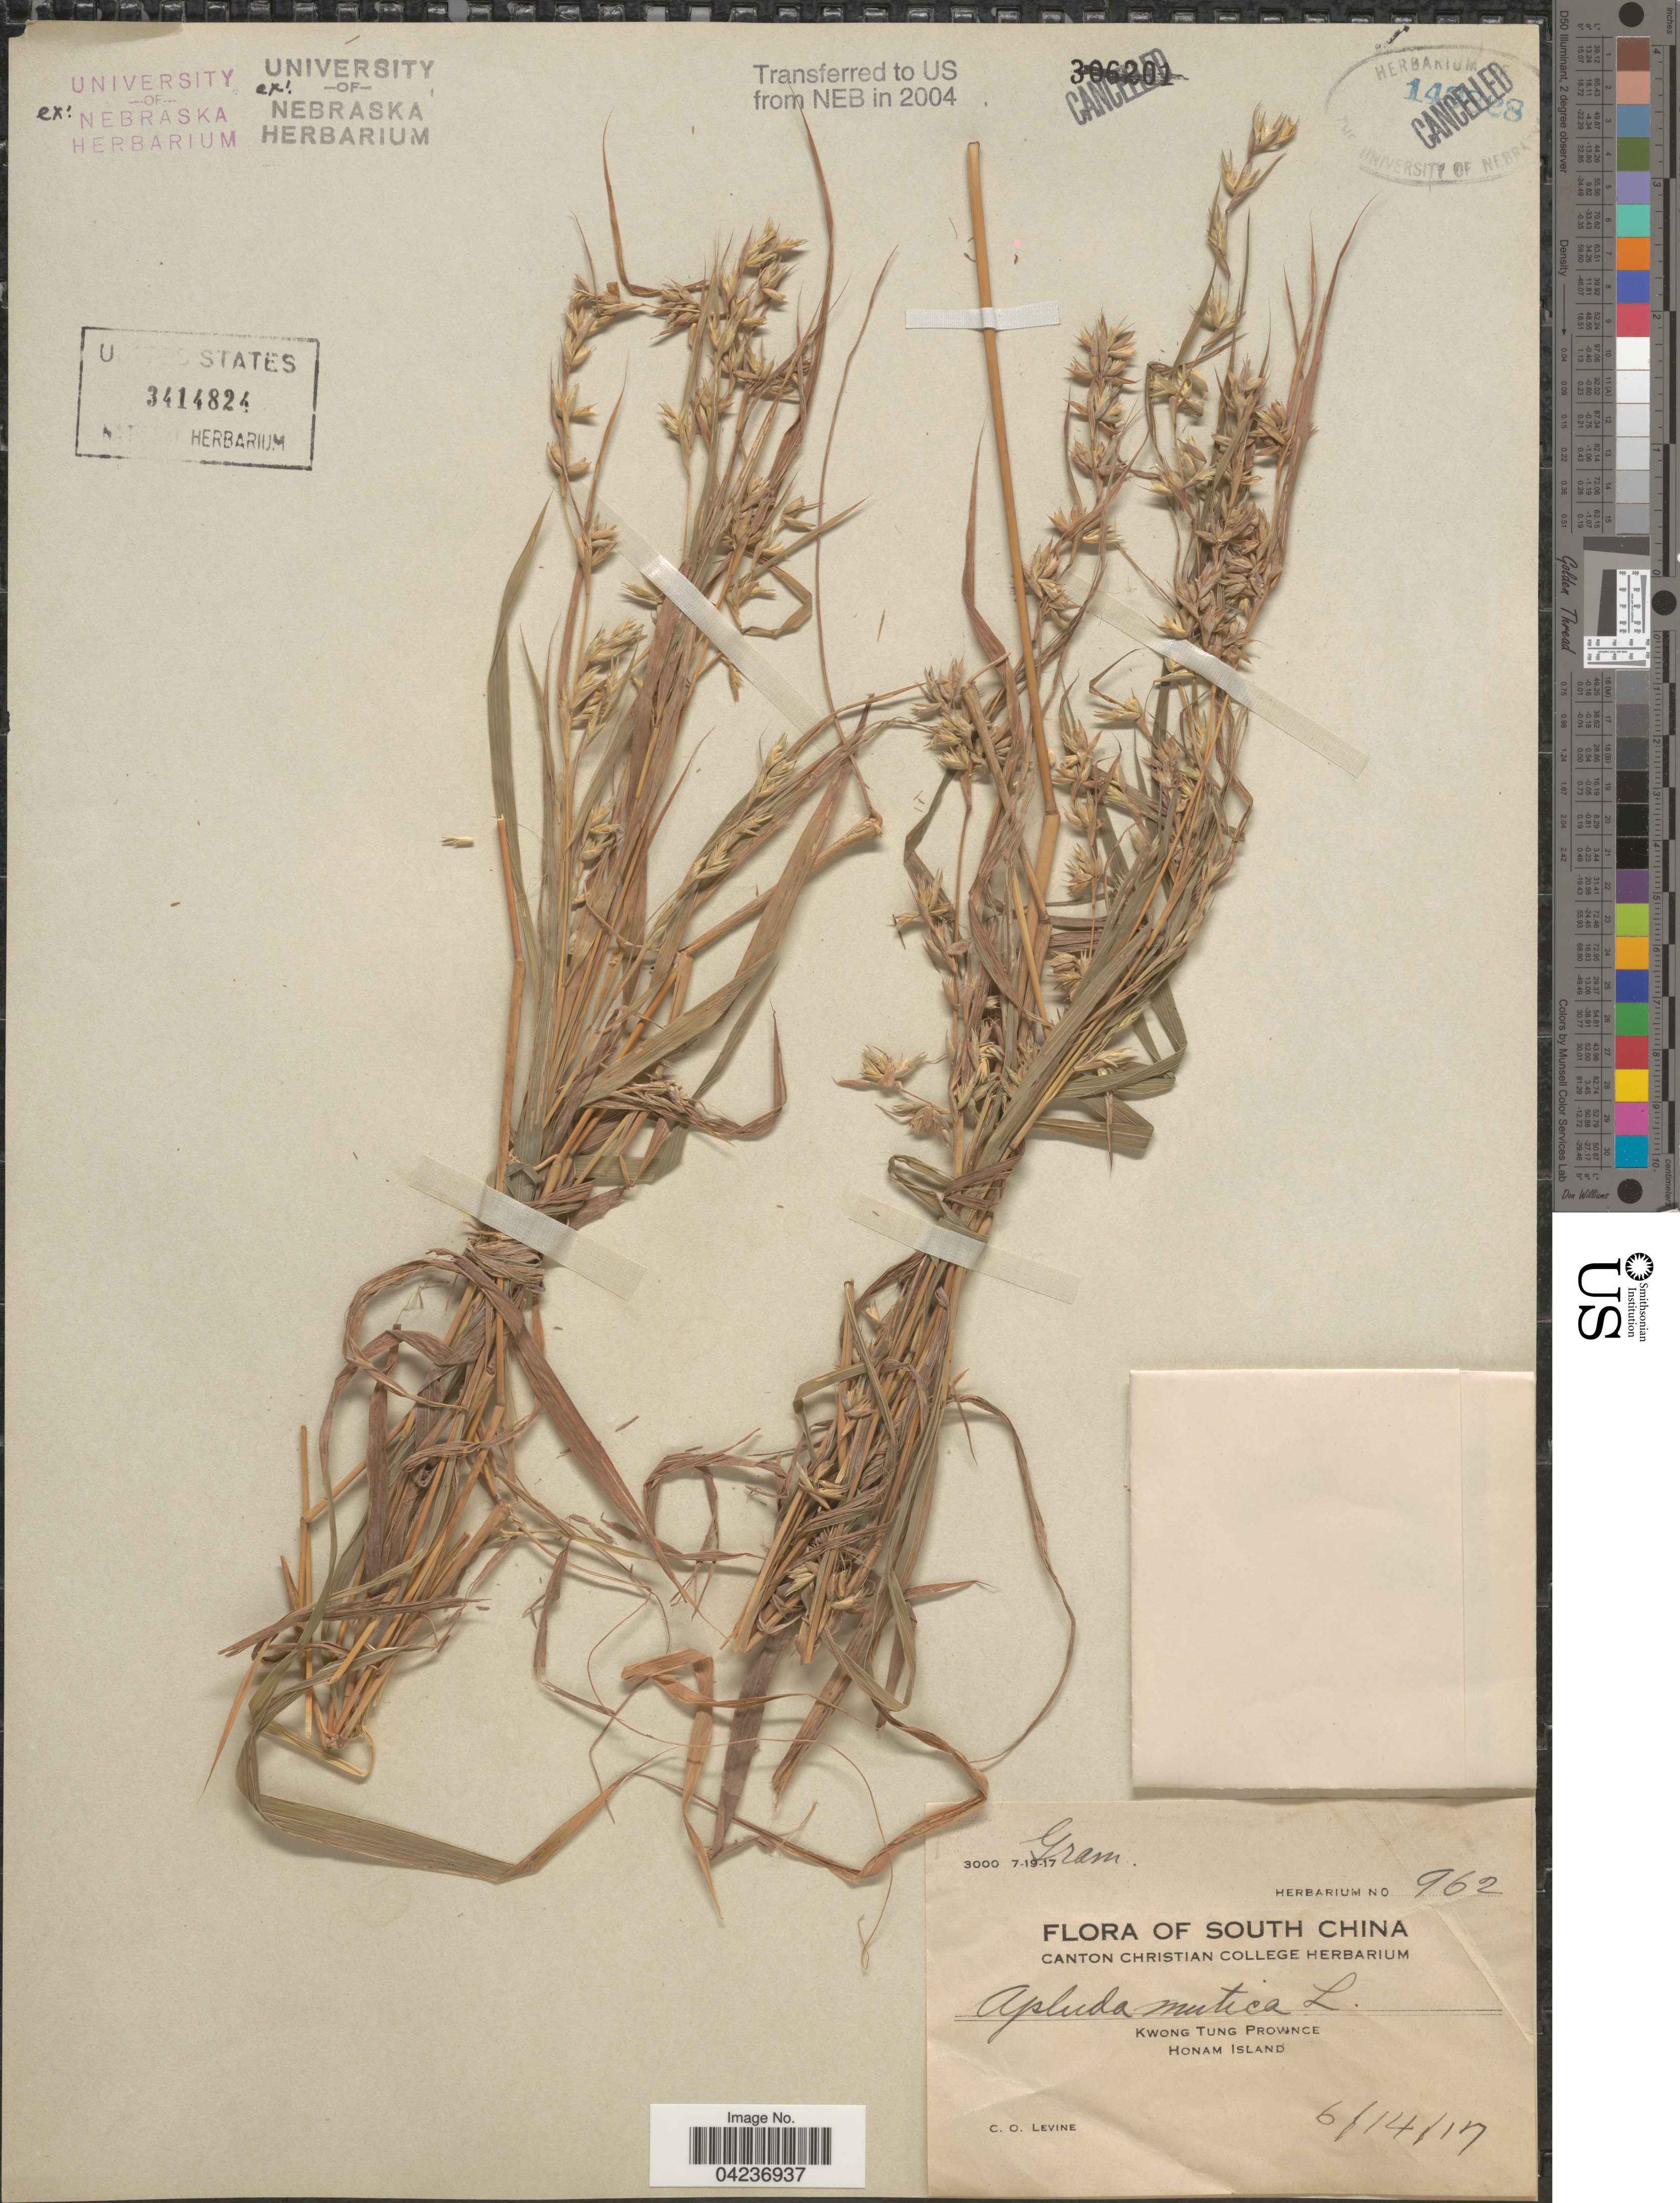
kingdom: Plantae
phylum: Tracheophyta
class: Liliopsida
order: Poales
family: Poaceae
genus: Apluda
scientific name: Apluda mutica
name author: L.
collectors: C. O. Levine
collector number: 962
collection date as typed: Transcribed d/m/y: 14/6/17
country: China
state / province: Guangdong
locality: Kwong Tung Province. Honam Island.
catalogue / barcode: US 3414824